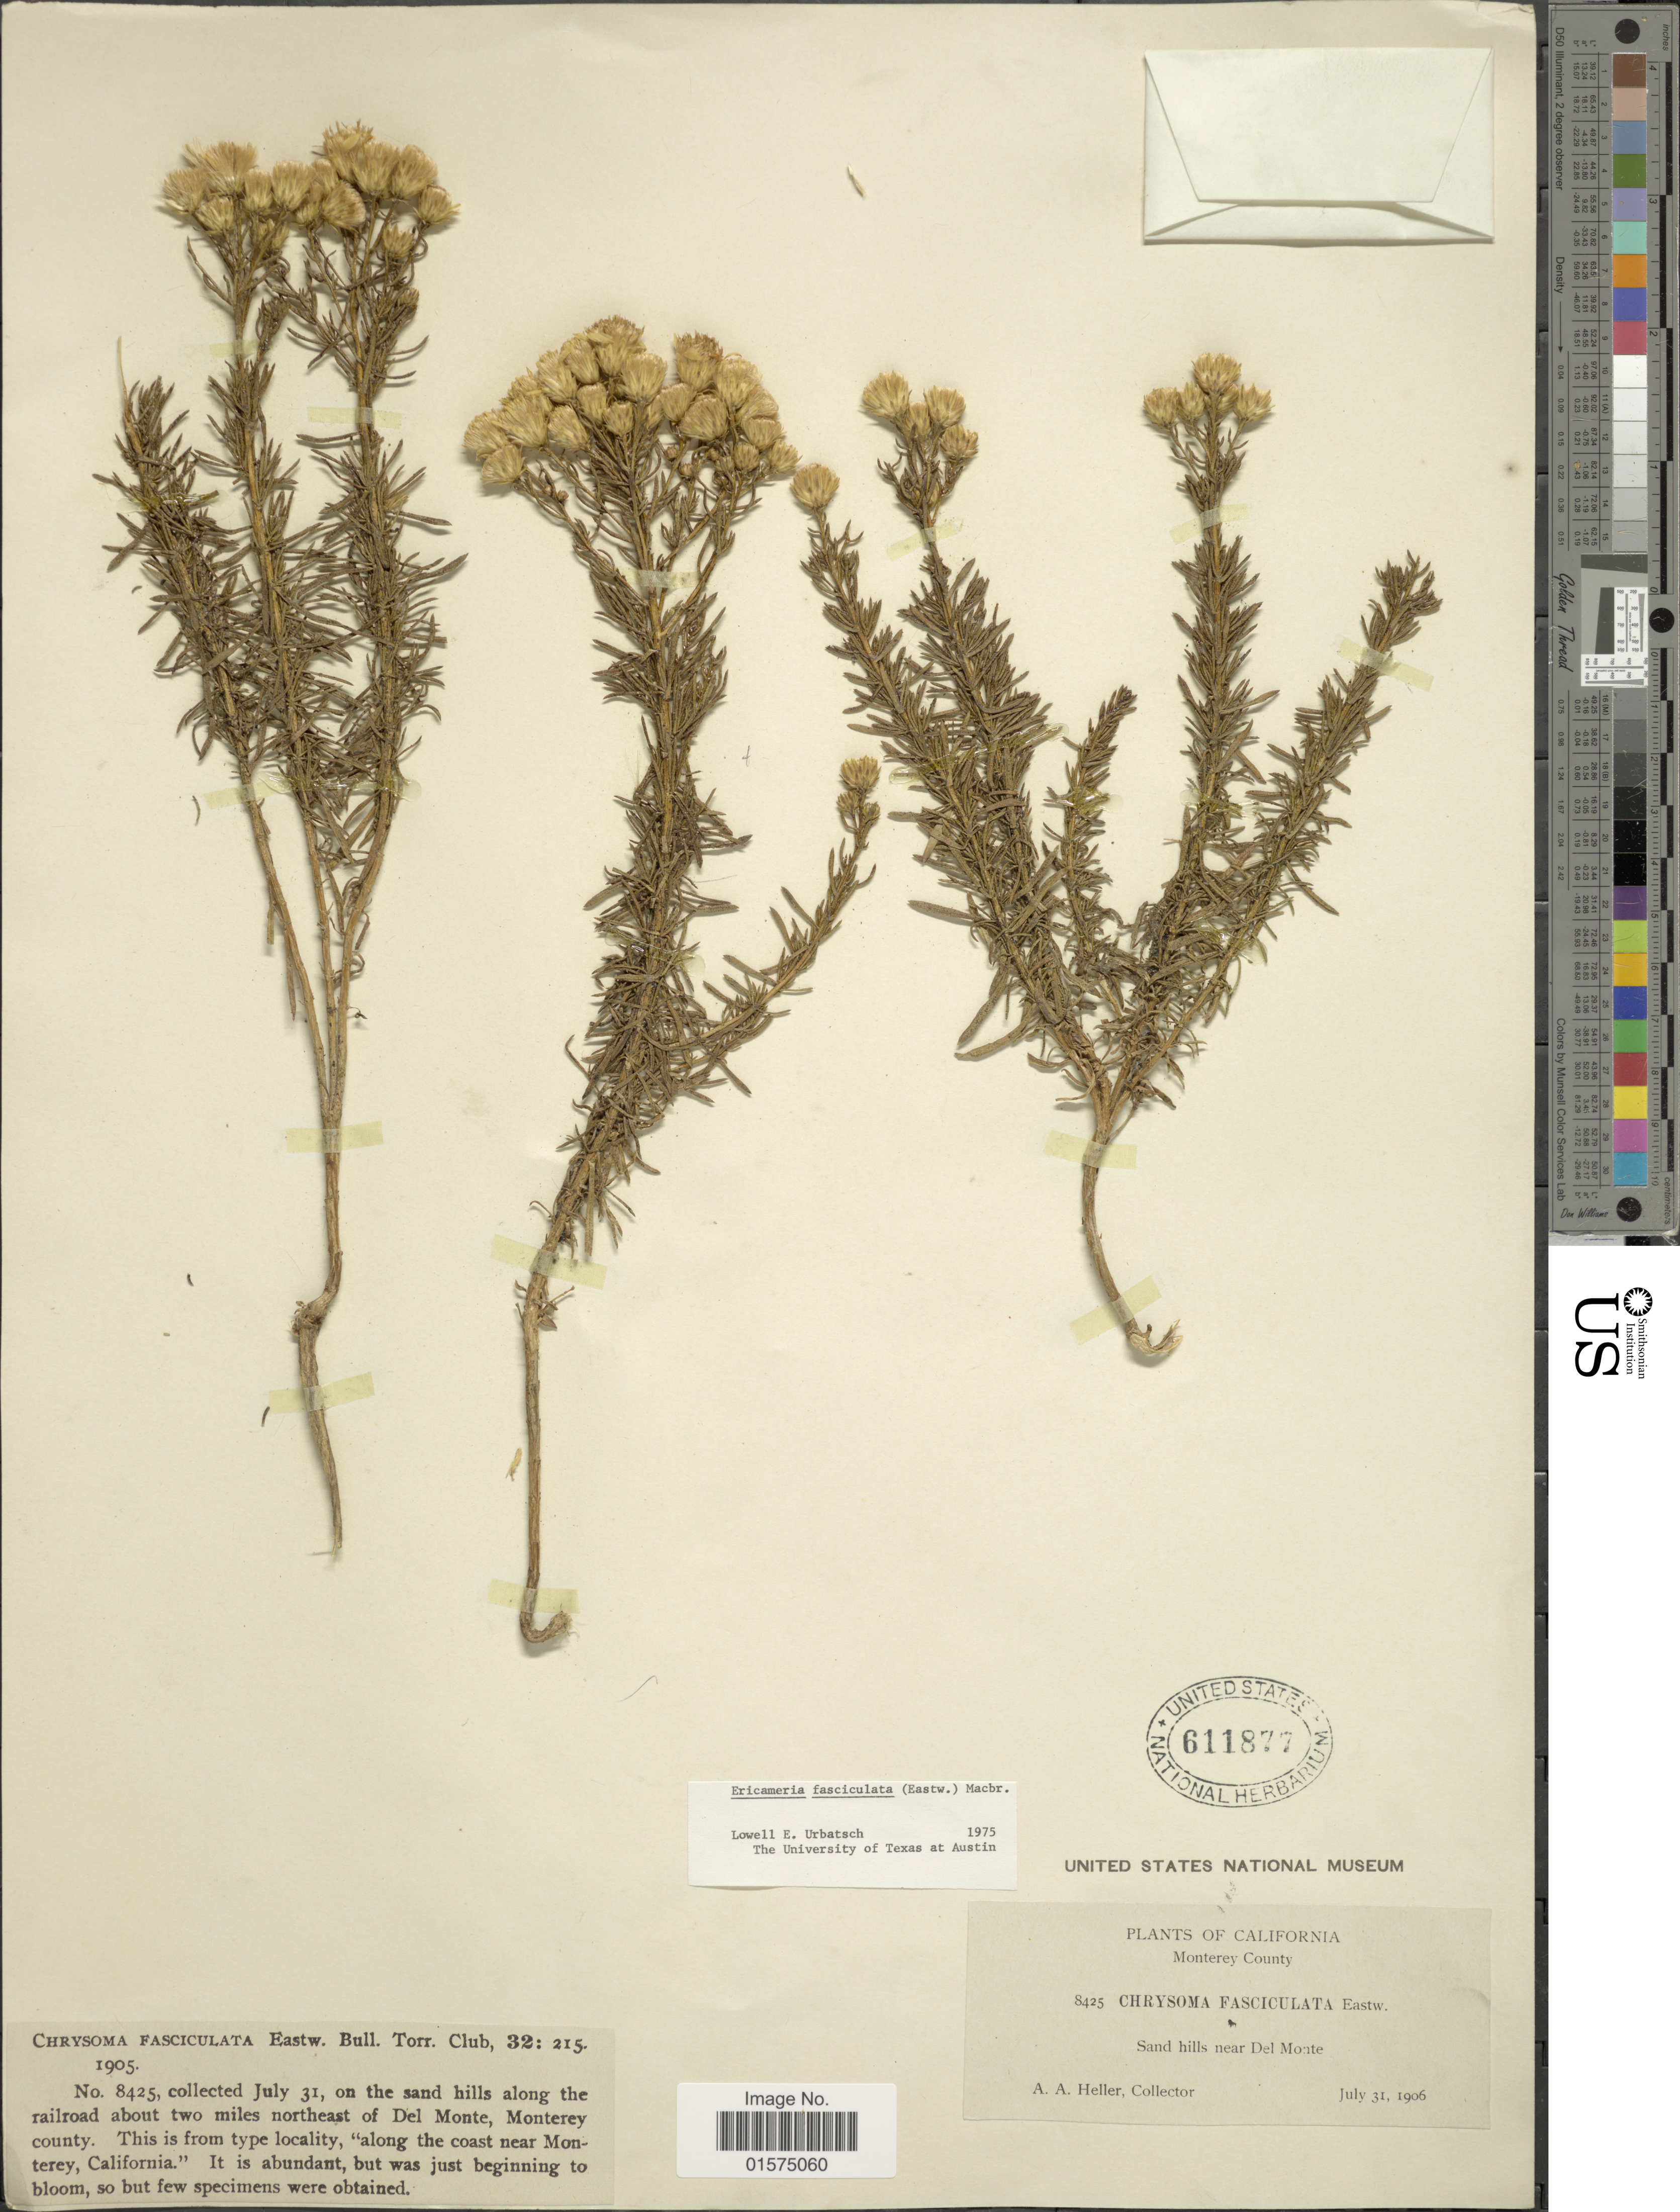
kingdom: Plantae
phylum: Tracheophyta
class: Magnoliopsida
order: Asterales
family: Asteraceae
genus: Ericameria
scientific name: Ericameria fasciculata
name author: J.F. Macbr.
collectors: A. A. Heller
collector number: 8425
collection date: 1906-07-31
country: United States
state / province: California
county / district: Monterey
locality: Monterey County. along the railroad about two miles northeast of Del Monte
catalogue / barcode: US 611877